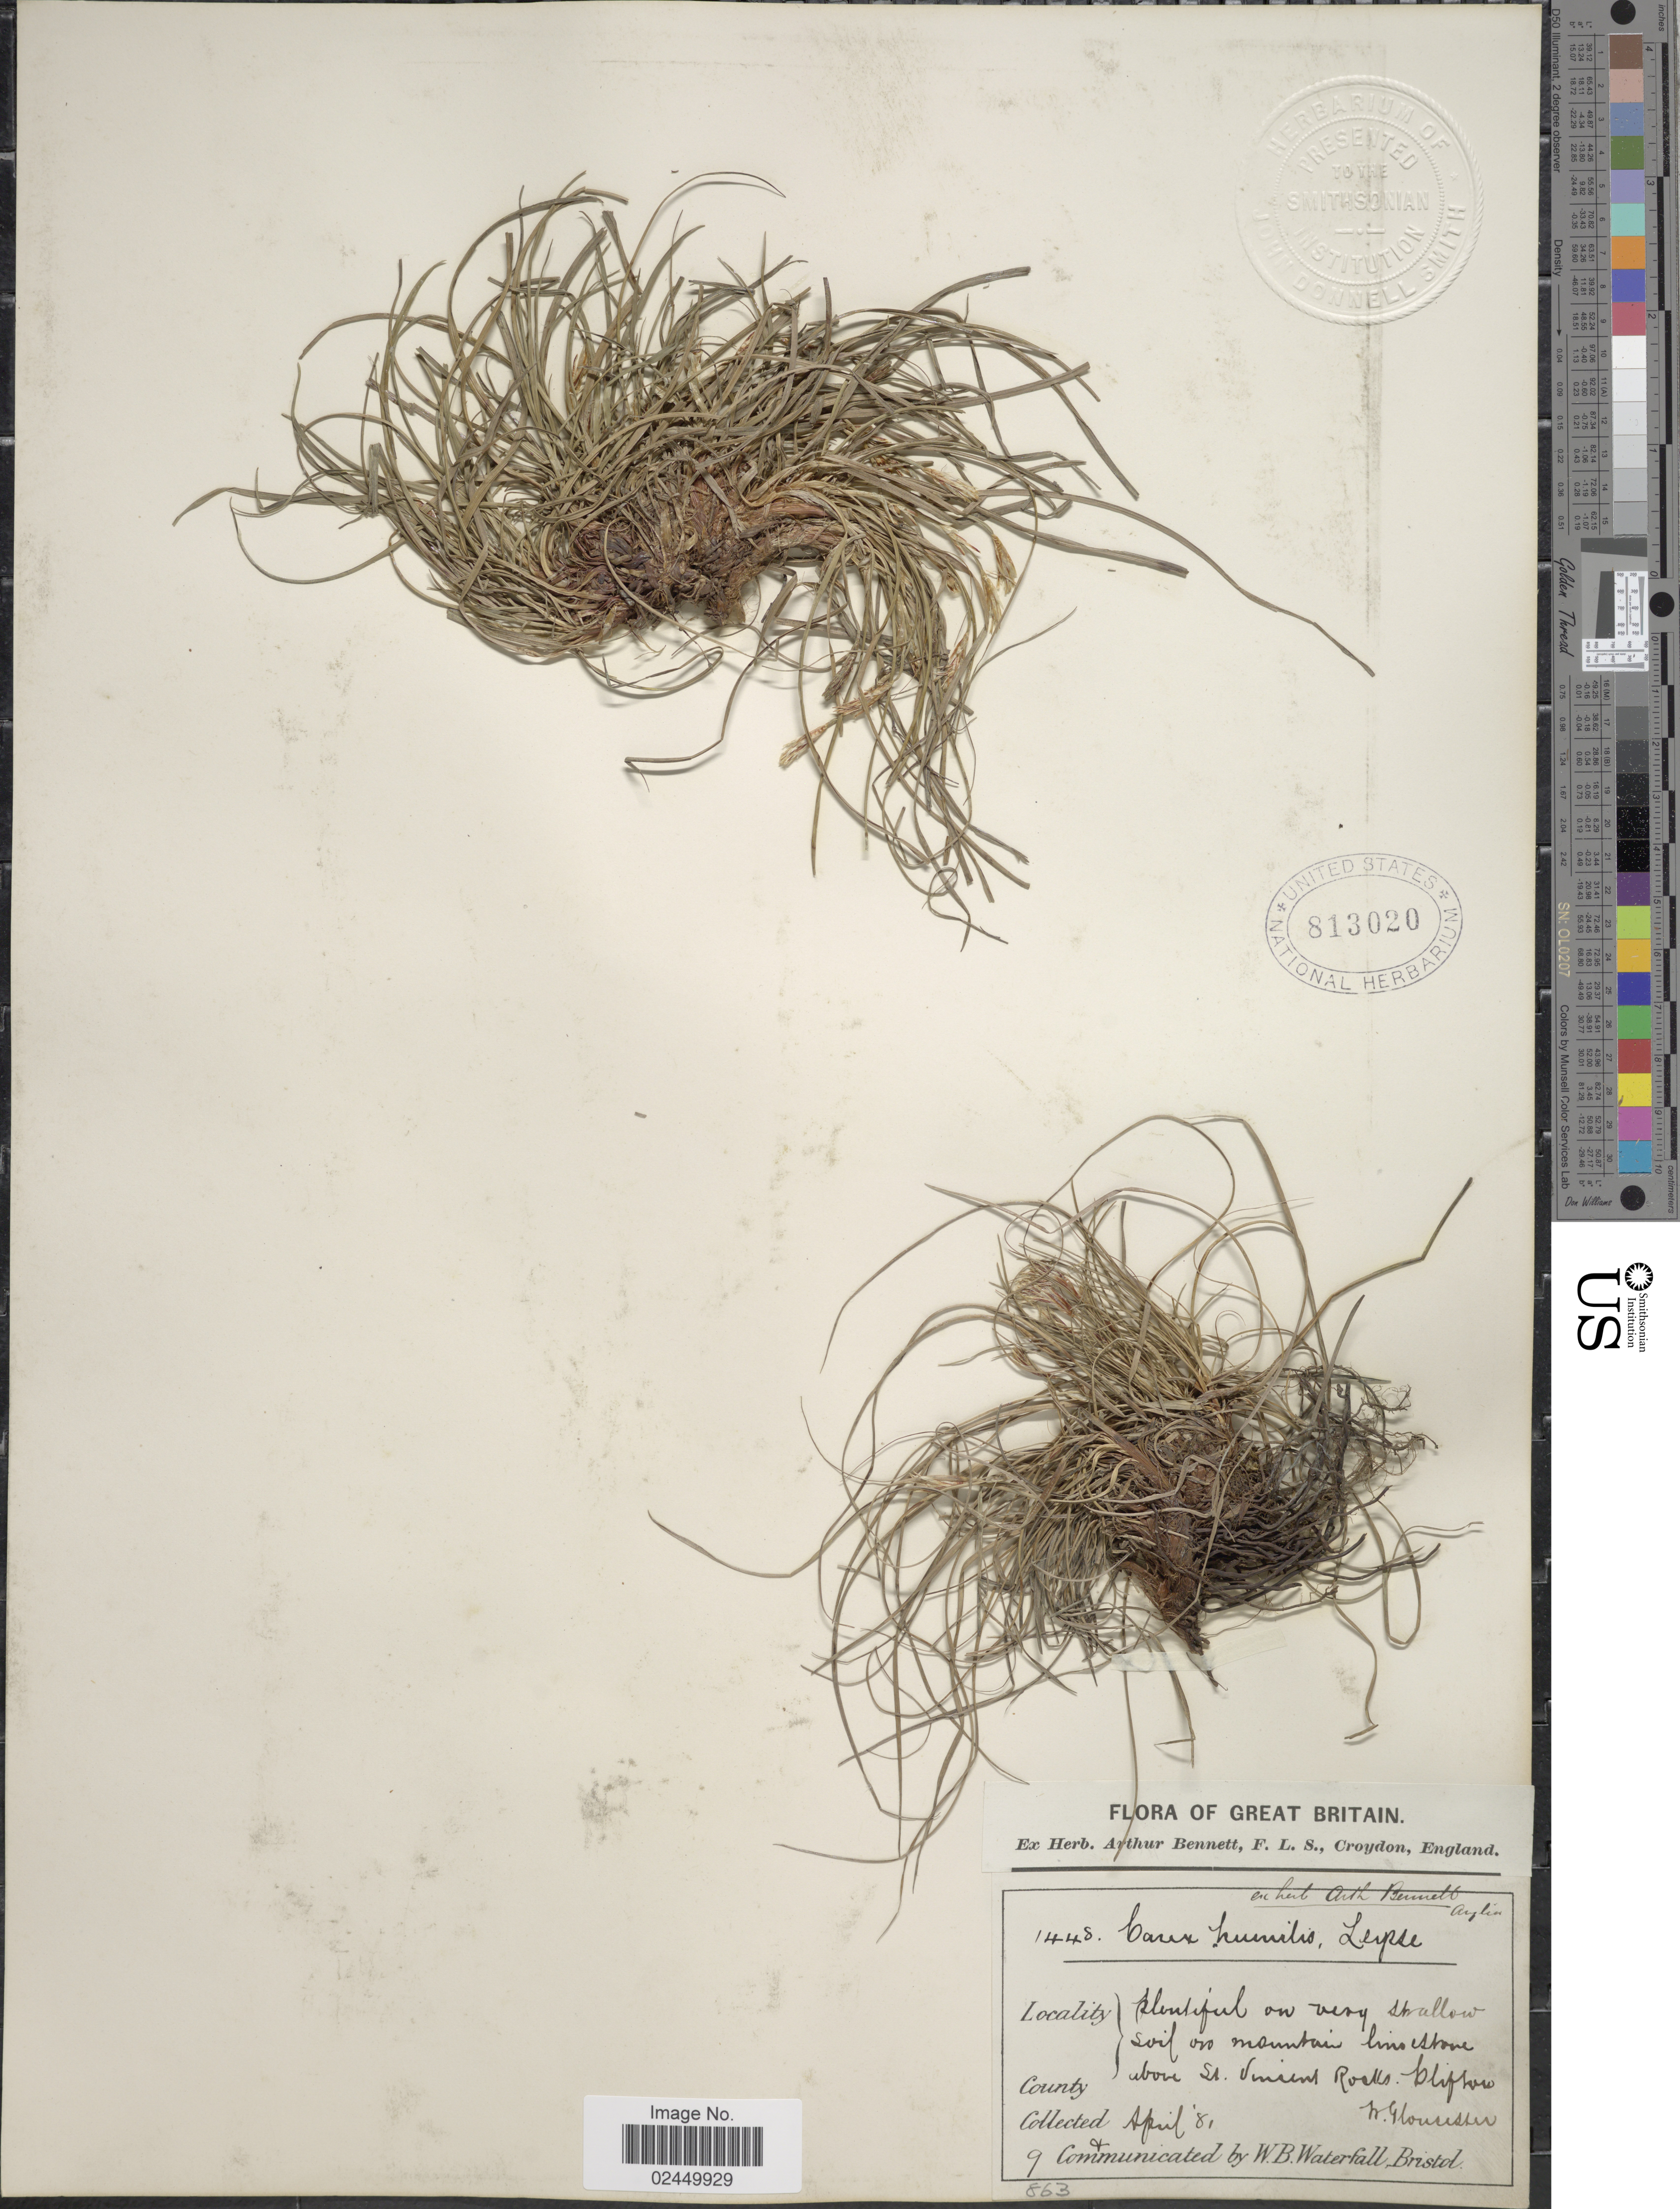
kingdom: Plantae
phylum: Tracheophyta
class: Liliopsida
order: Poales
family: Cyperaceae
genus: Carex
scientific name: Carex humilis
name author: Leyss.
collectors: W. B. Waterfall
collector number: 1448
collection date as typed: Transcribed d/m/y: /4/81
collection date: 1881-04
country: United Kingdom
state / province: England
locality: Great Britain. Soil on mountain limestone above St. Vincent Rocks, Bristol (W) West Gloucestershire.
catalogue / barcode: US 813020